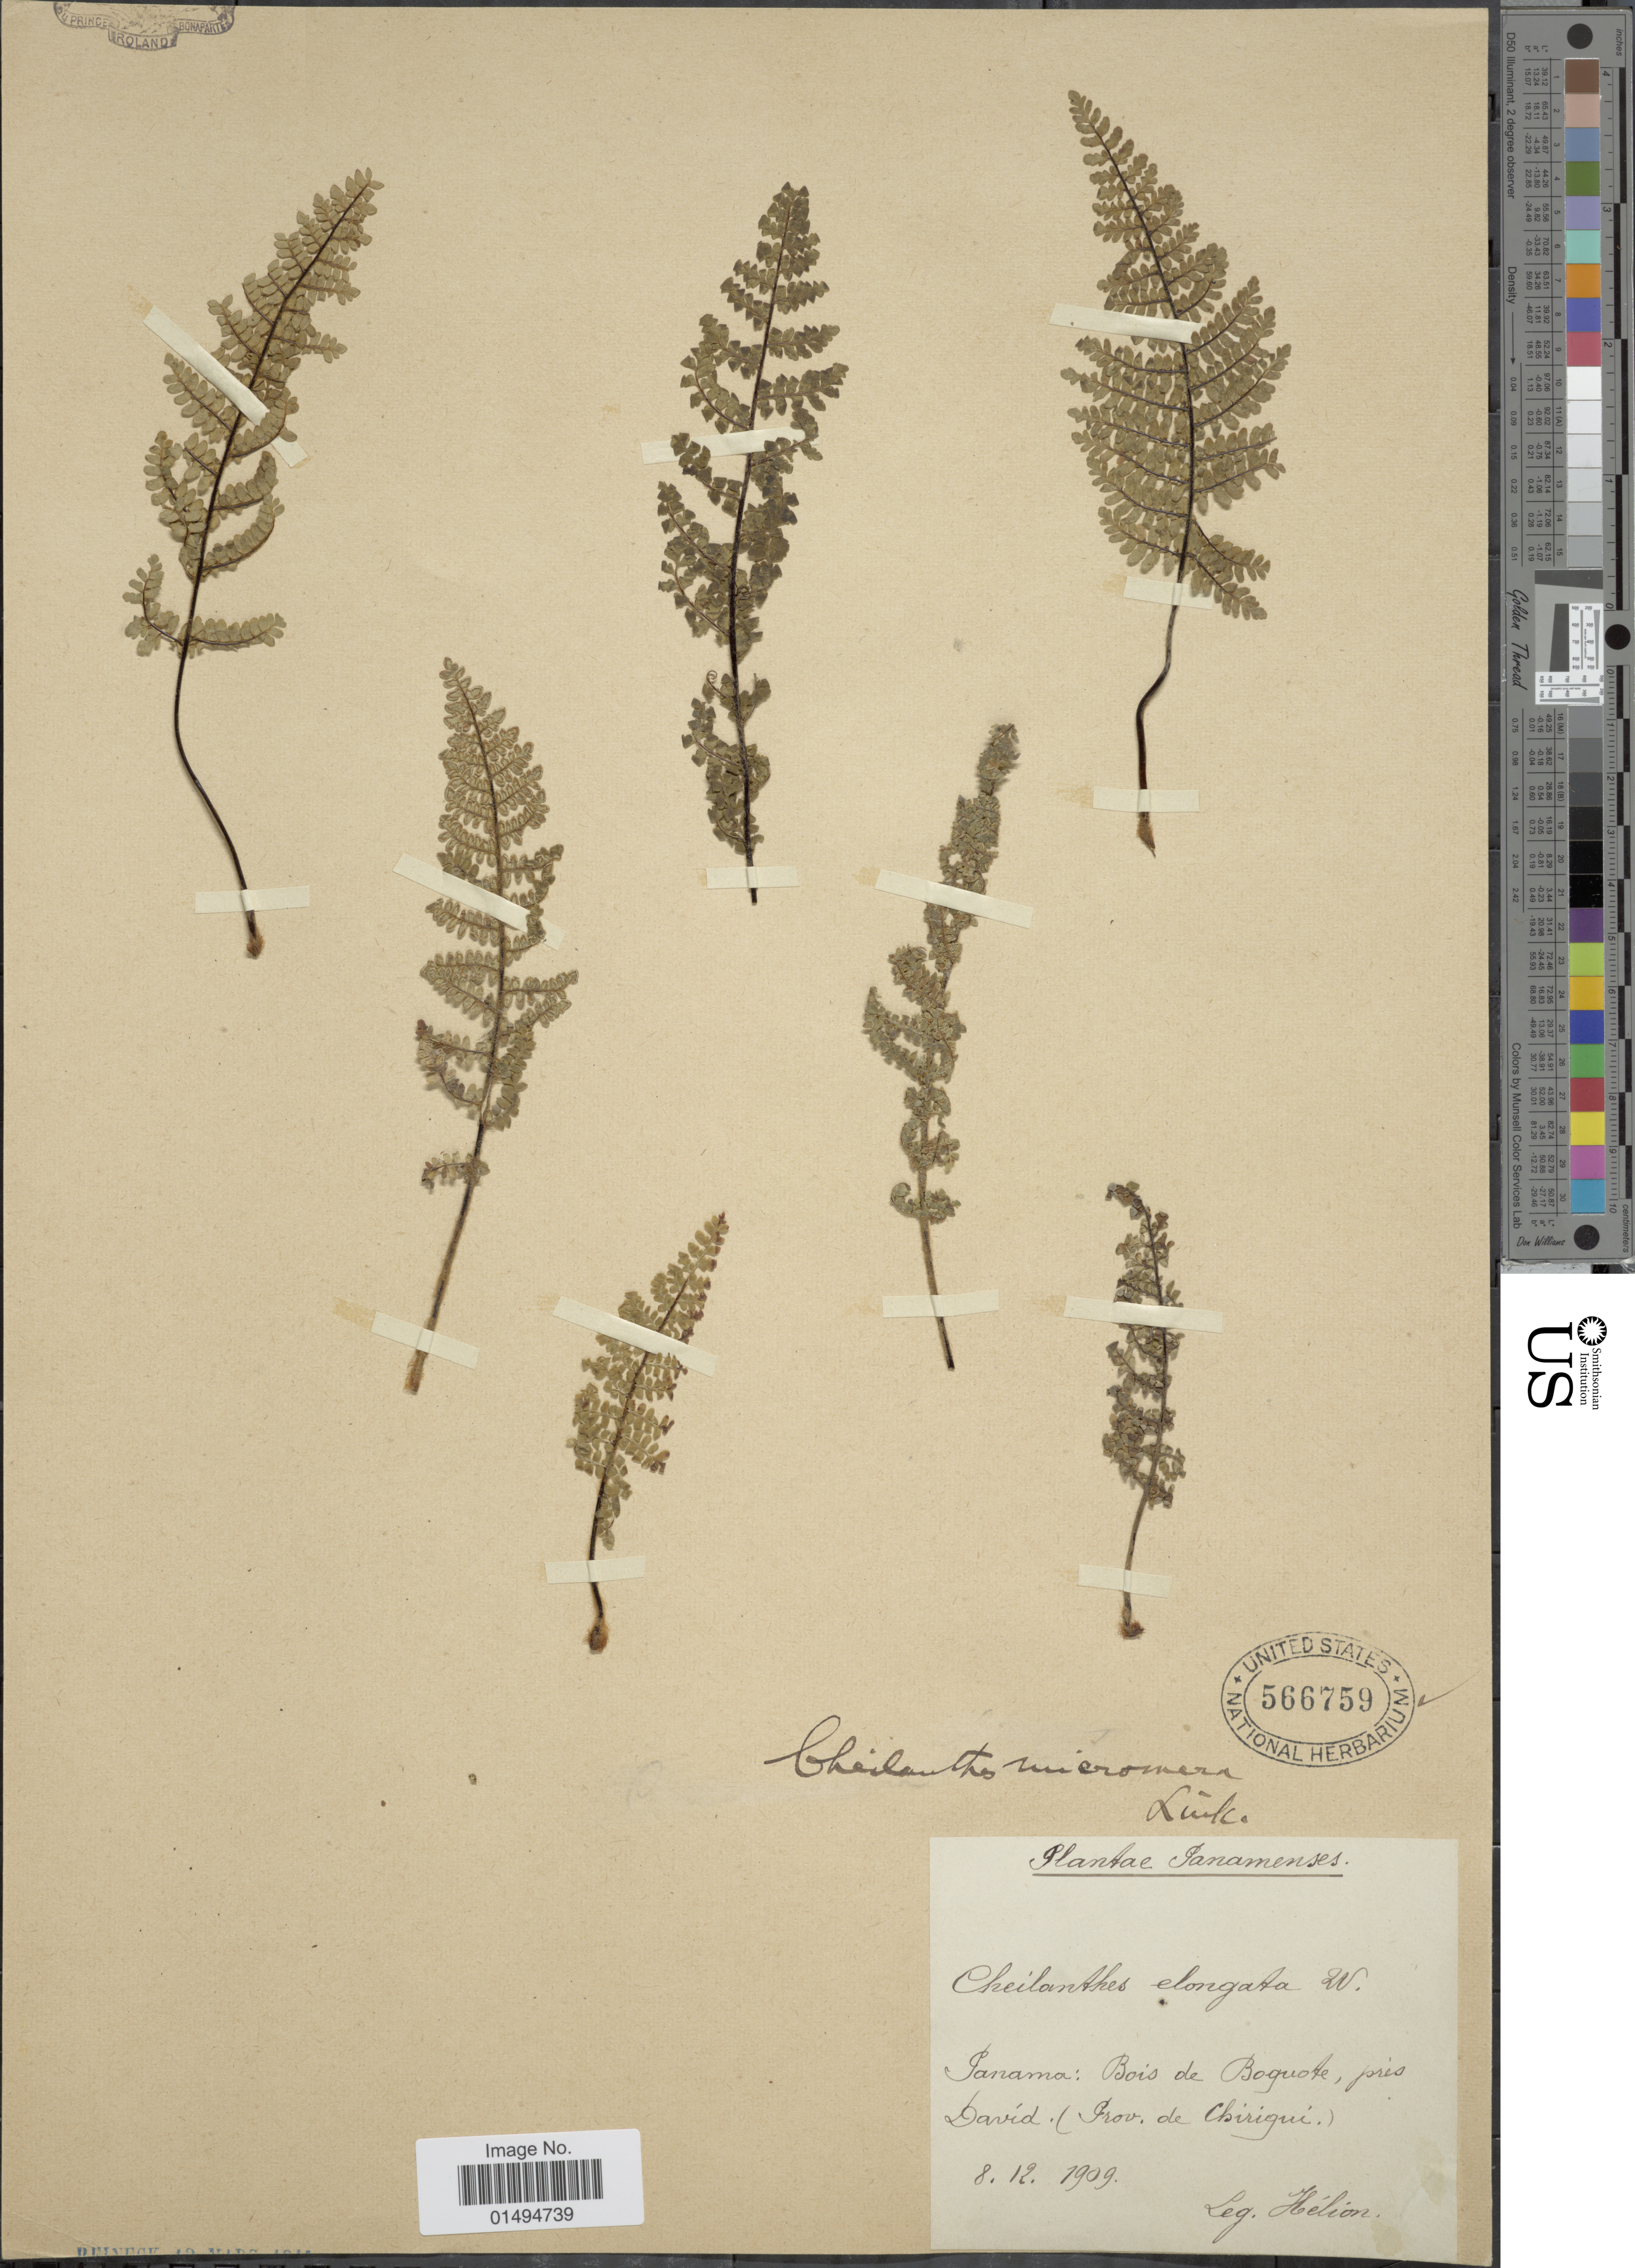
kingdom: Plantae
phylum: Tracheophyta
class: Polypodiopsida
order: Polypodiales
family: Pteridaceae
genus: Myriopteris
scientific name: Myriopteris notholaenoides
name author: (Desv.) Grusz & Windham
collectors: Helion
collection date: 1909-12-08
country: Panama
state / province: Chiriqui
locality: Bois de Boguoke, pres David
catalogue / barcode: US 566759